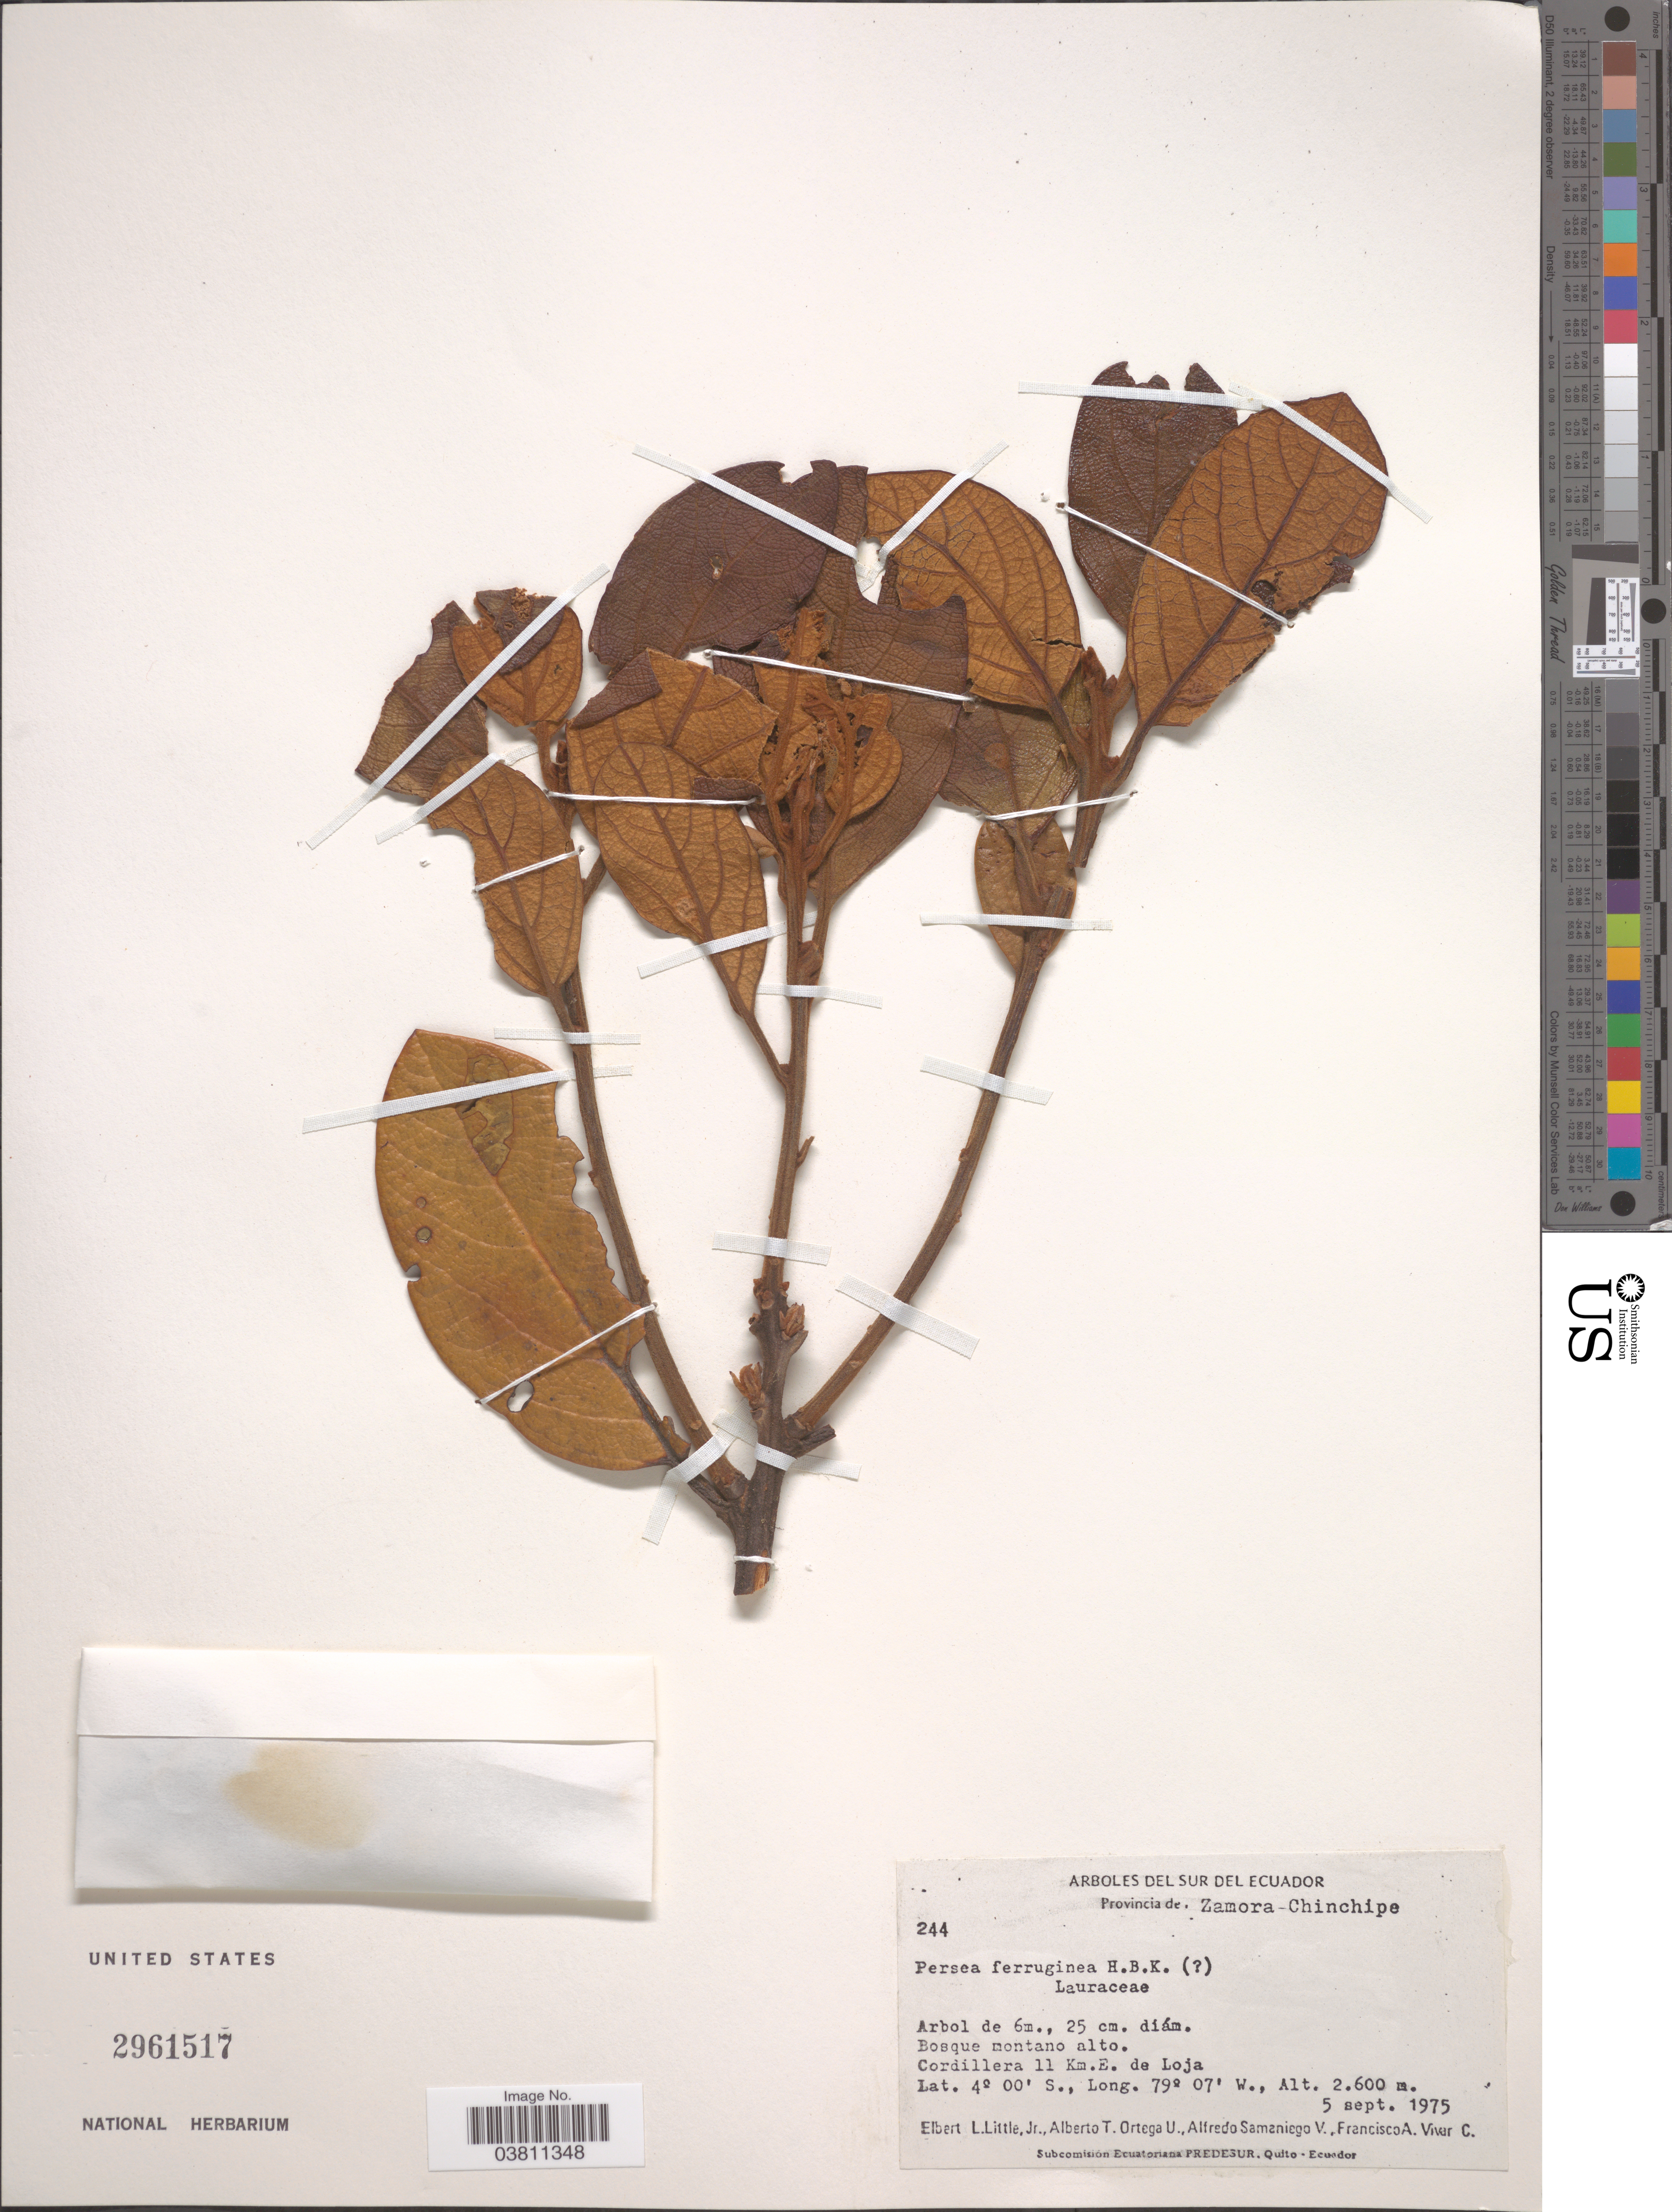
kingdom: Plantae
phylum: Tracheophyta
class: Magnoliopsida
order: Laurales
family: Lauraceae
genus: Persea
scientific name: Persea ferruginea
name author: Kunth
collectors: E. L. Little, A. T. Ortega U., A. Samaniego V. & F. A. Vivar C.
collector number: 244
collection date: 1975-09-05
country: Ecuador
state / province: Zamora-Chinchipe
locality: Sur del Ecuador. Bosque montano alto. Cordillera 11 Km.E. de Loja.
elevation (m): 2600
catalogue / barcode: US 2961517